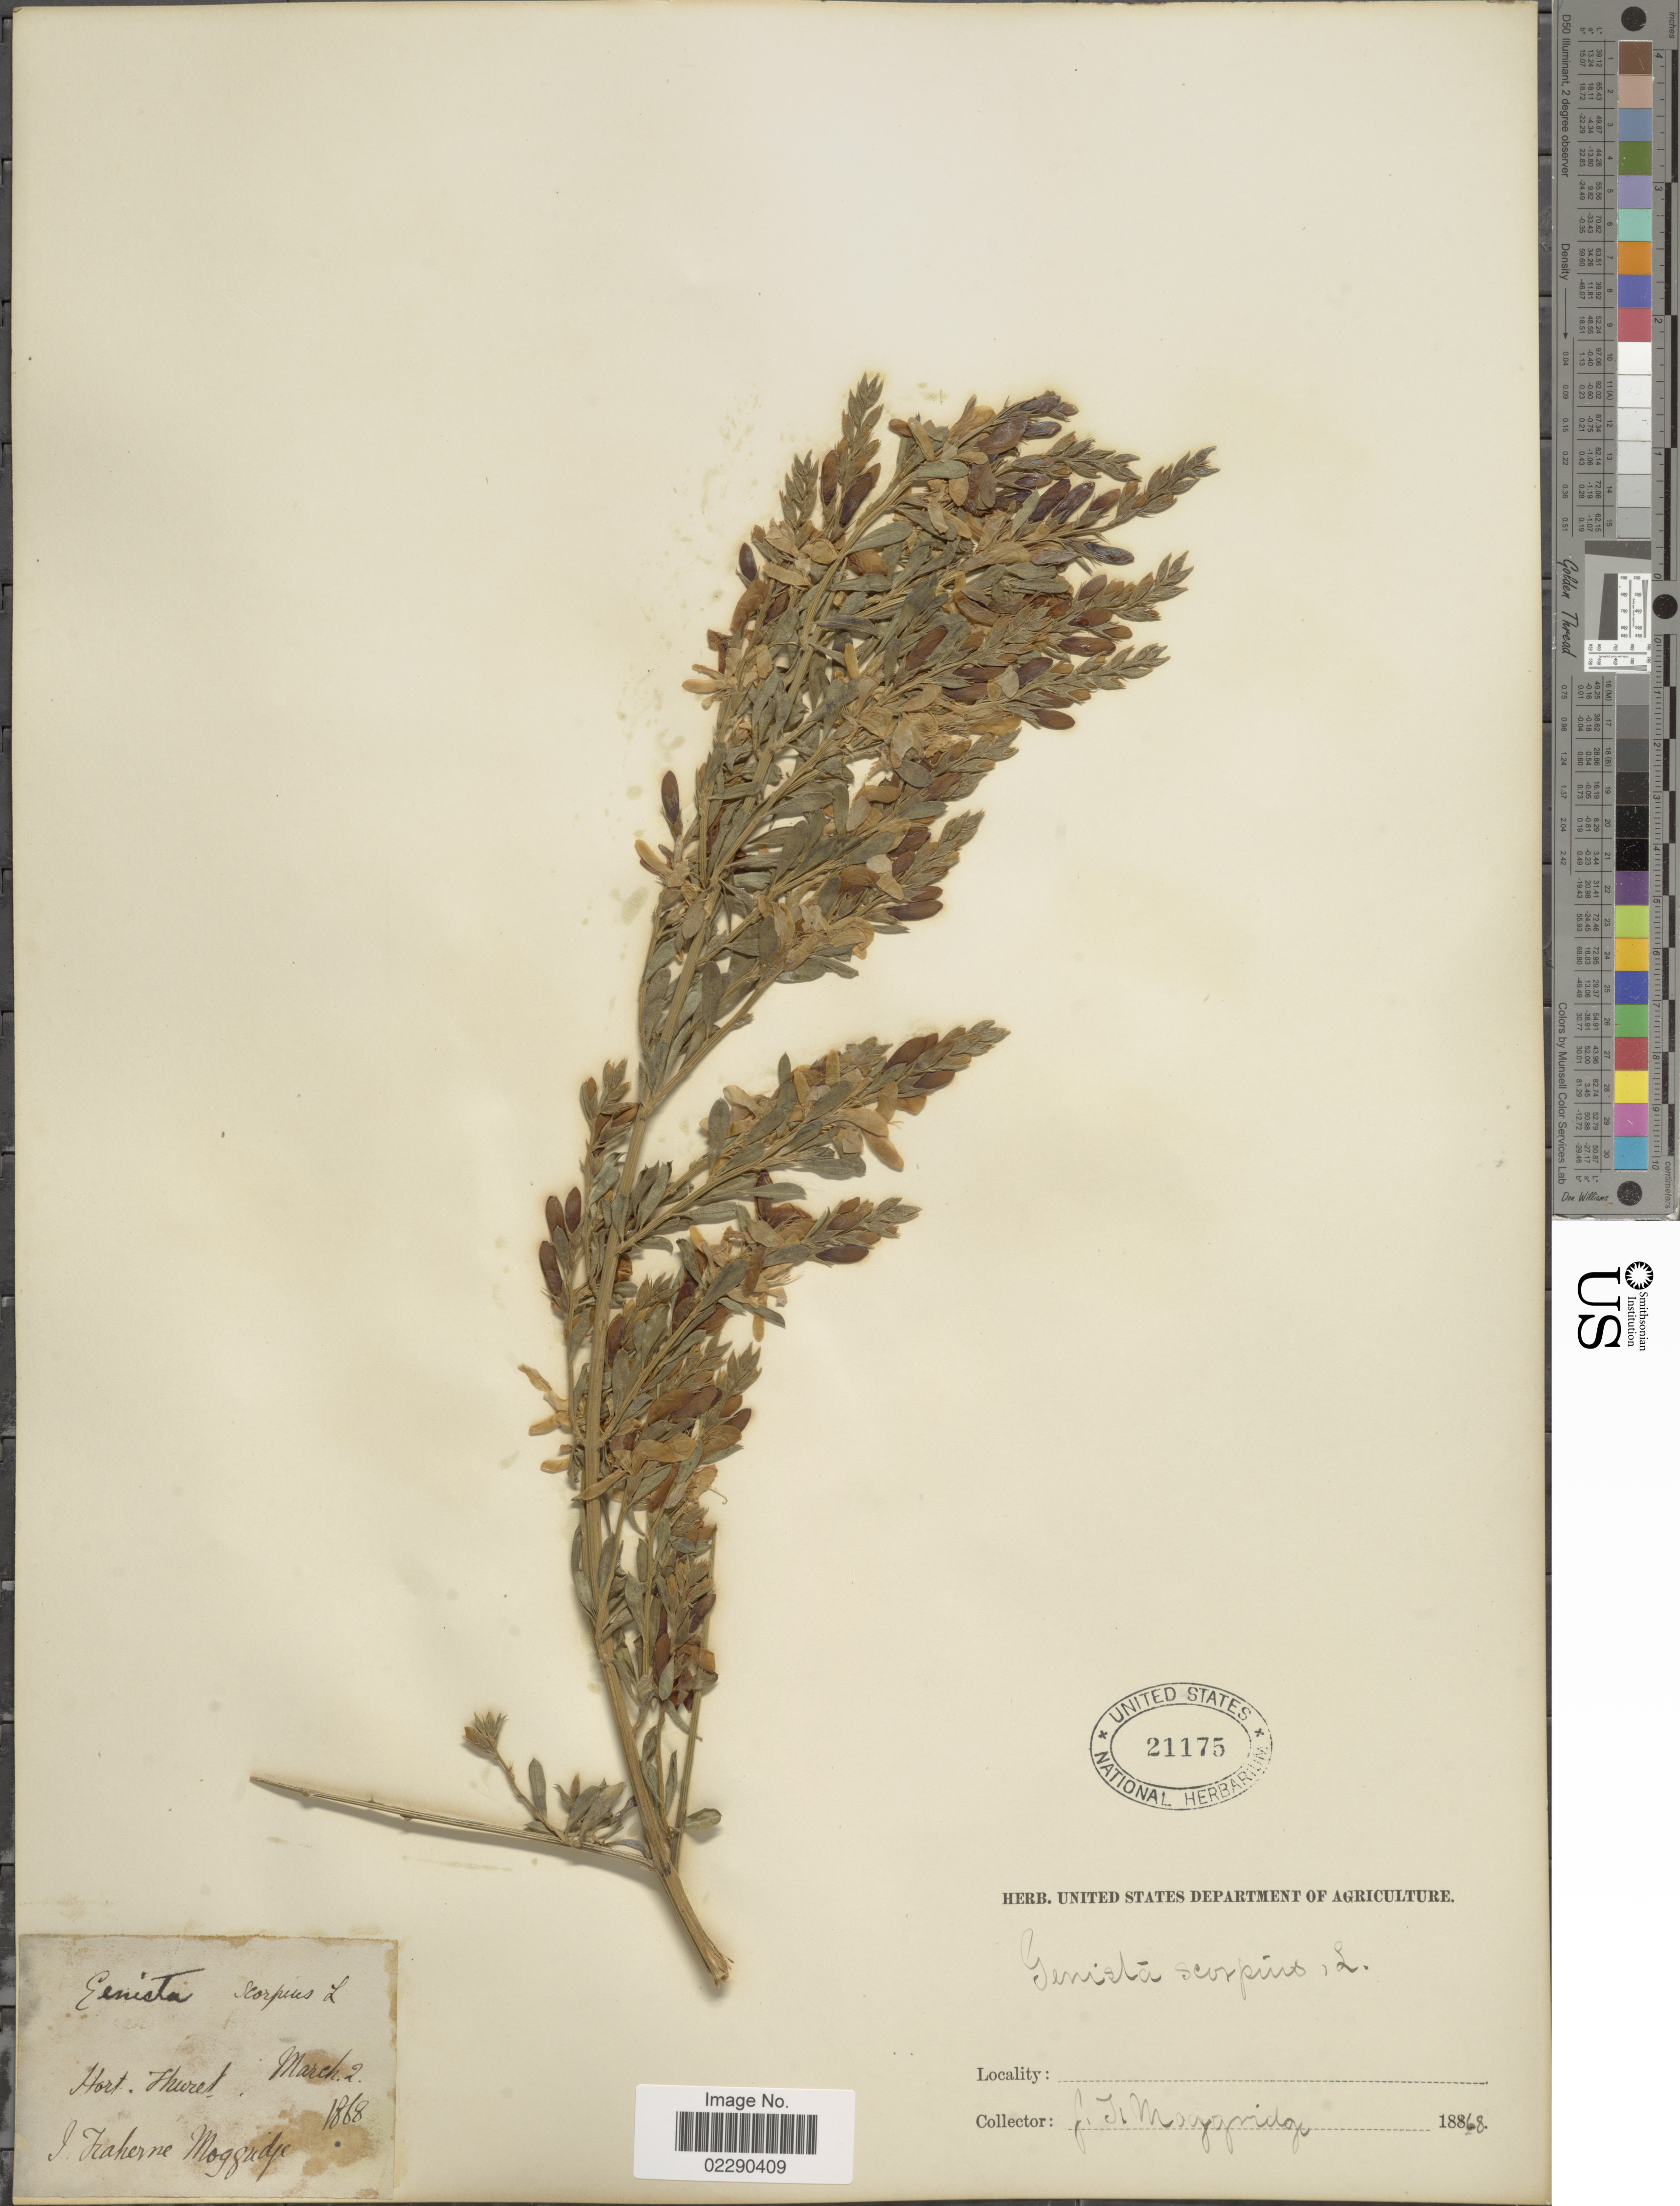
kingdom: Plantae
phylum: Tracheophyta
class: Magnoliopsida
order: Fabales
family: Fabaceae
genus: Genista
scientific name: Genista scorpius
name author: (L.) DC.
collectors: J. T. Moggridge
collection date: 1868-03-02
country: France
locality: Hort. Thieret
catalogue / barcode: US 21175